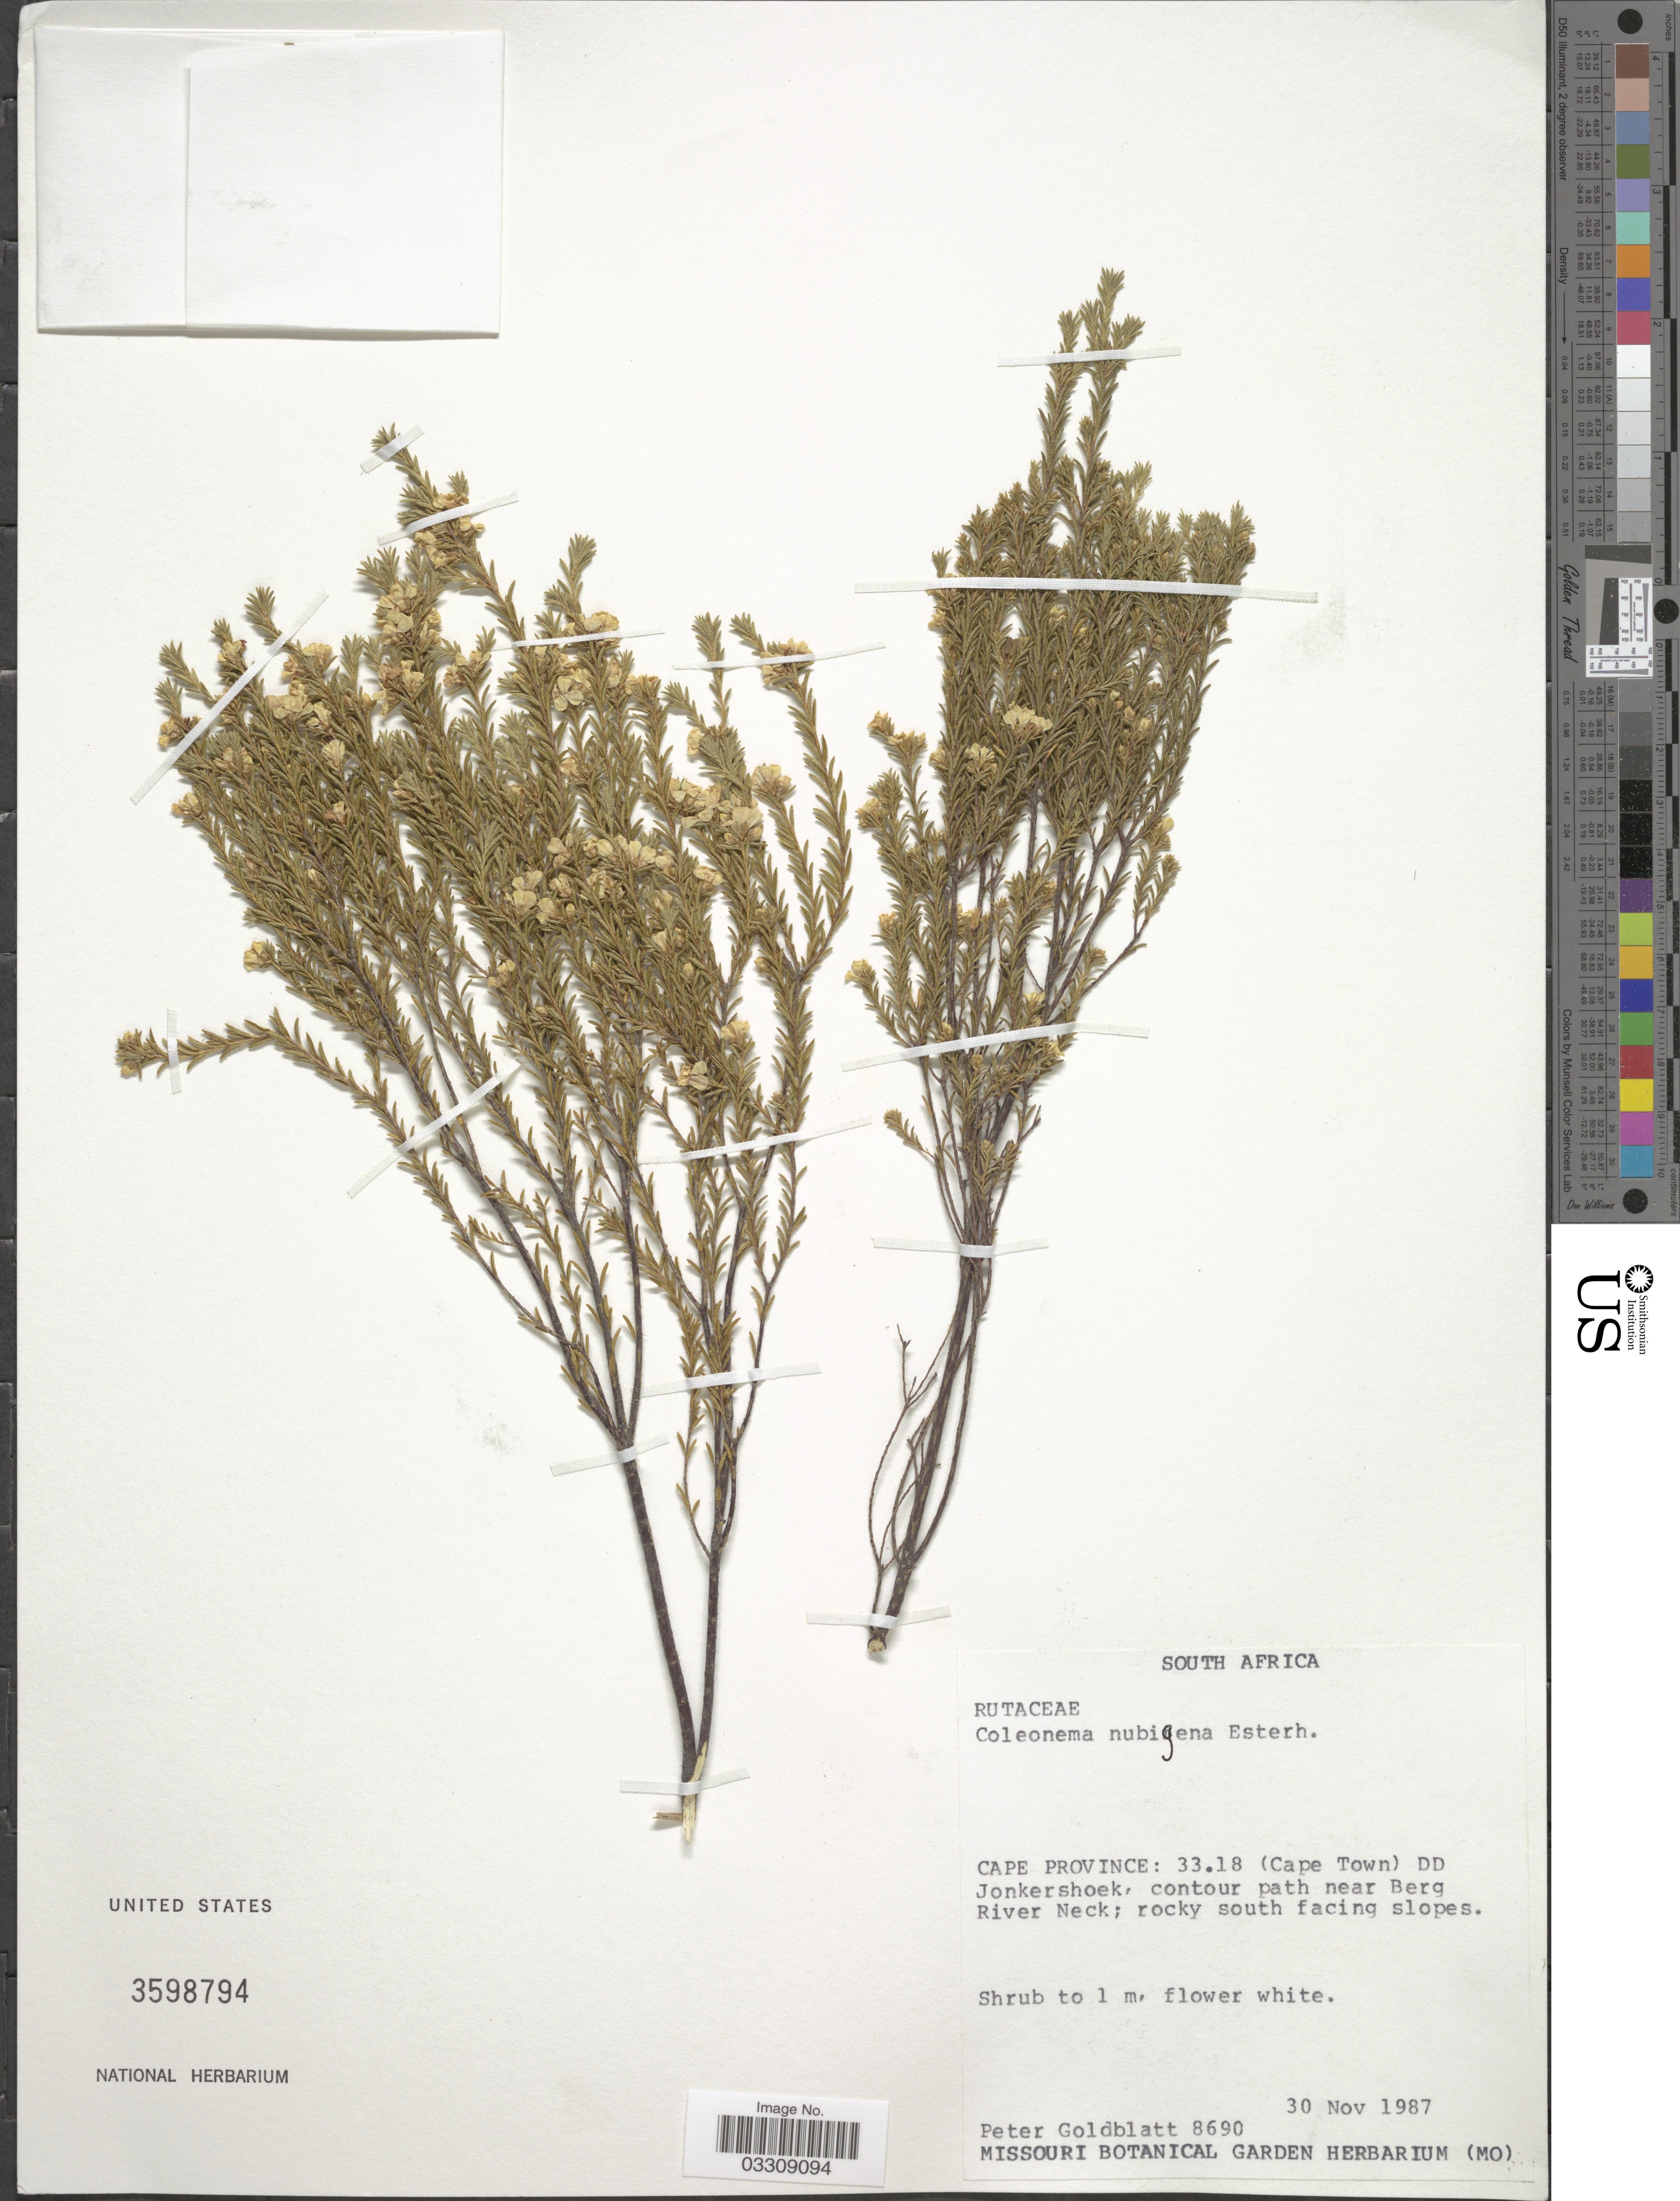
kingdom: Plantae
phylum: Tracheophyta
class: Magnoliopsida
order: Sapindales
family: Rutaceae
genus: Coleonema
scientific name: Coleonema nubigena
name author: Esterh.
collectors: P. Goldblatt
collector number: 8690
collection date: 1987-11-30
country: South Africa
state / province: Western Cape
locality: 33.18 (Cape Town) DD Jonkershoek, contour path near Berg River Neck; rocky south facing slopes.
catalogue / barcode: US 3598794